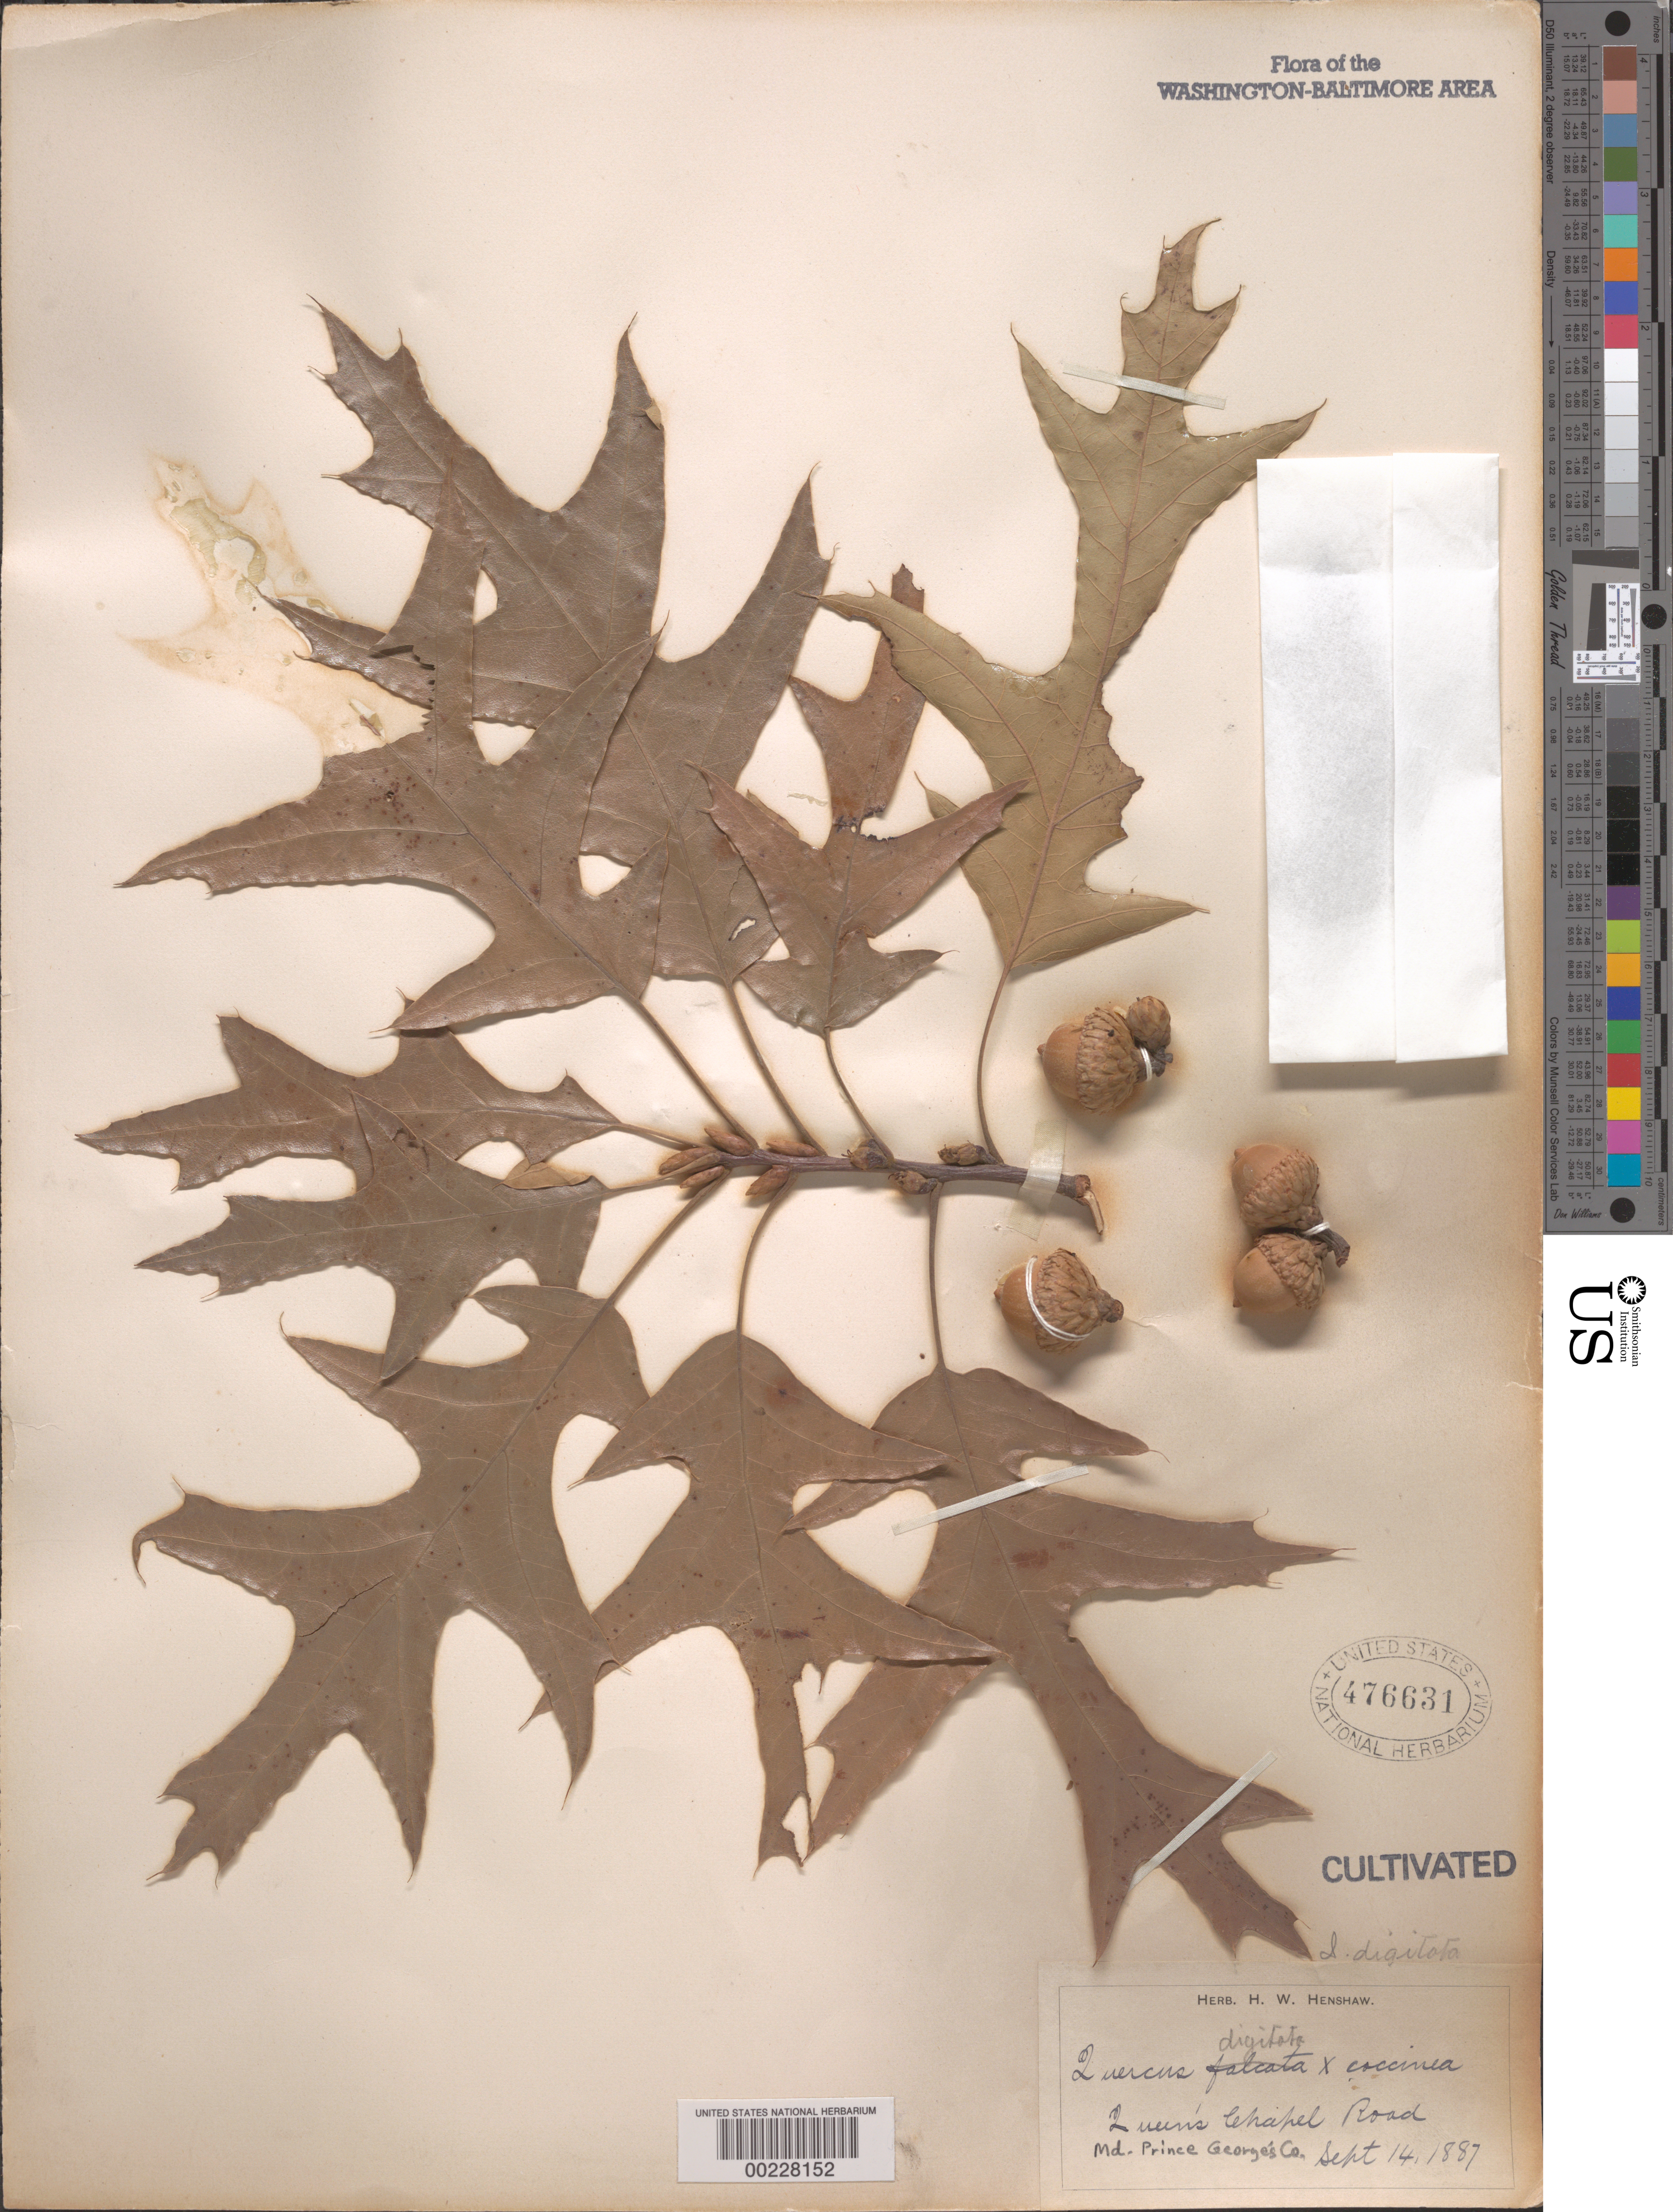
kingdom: Plantae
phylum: Tracheophyta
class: Magnoliopsida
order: Fagales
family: Fagaceae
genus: Quercus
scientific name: Quercus digitata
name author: Sudw.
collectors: H. Henshaw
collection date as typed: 14 Sep 1887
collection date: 1887-09-14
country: United States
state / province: Maryland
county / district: Prince George's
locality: Queen's Chapel Road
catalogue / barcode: US 476631